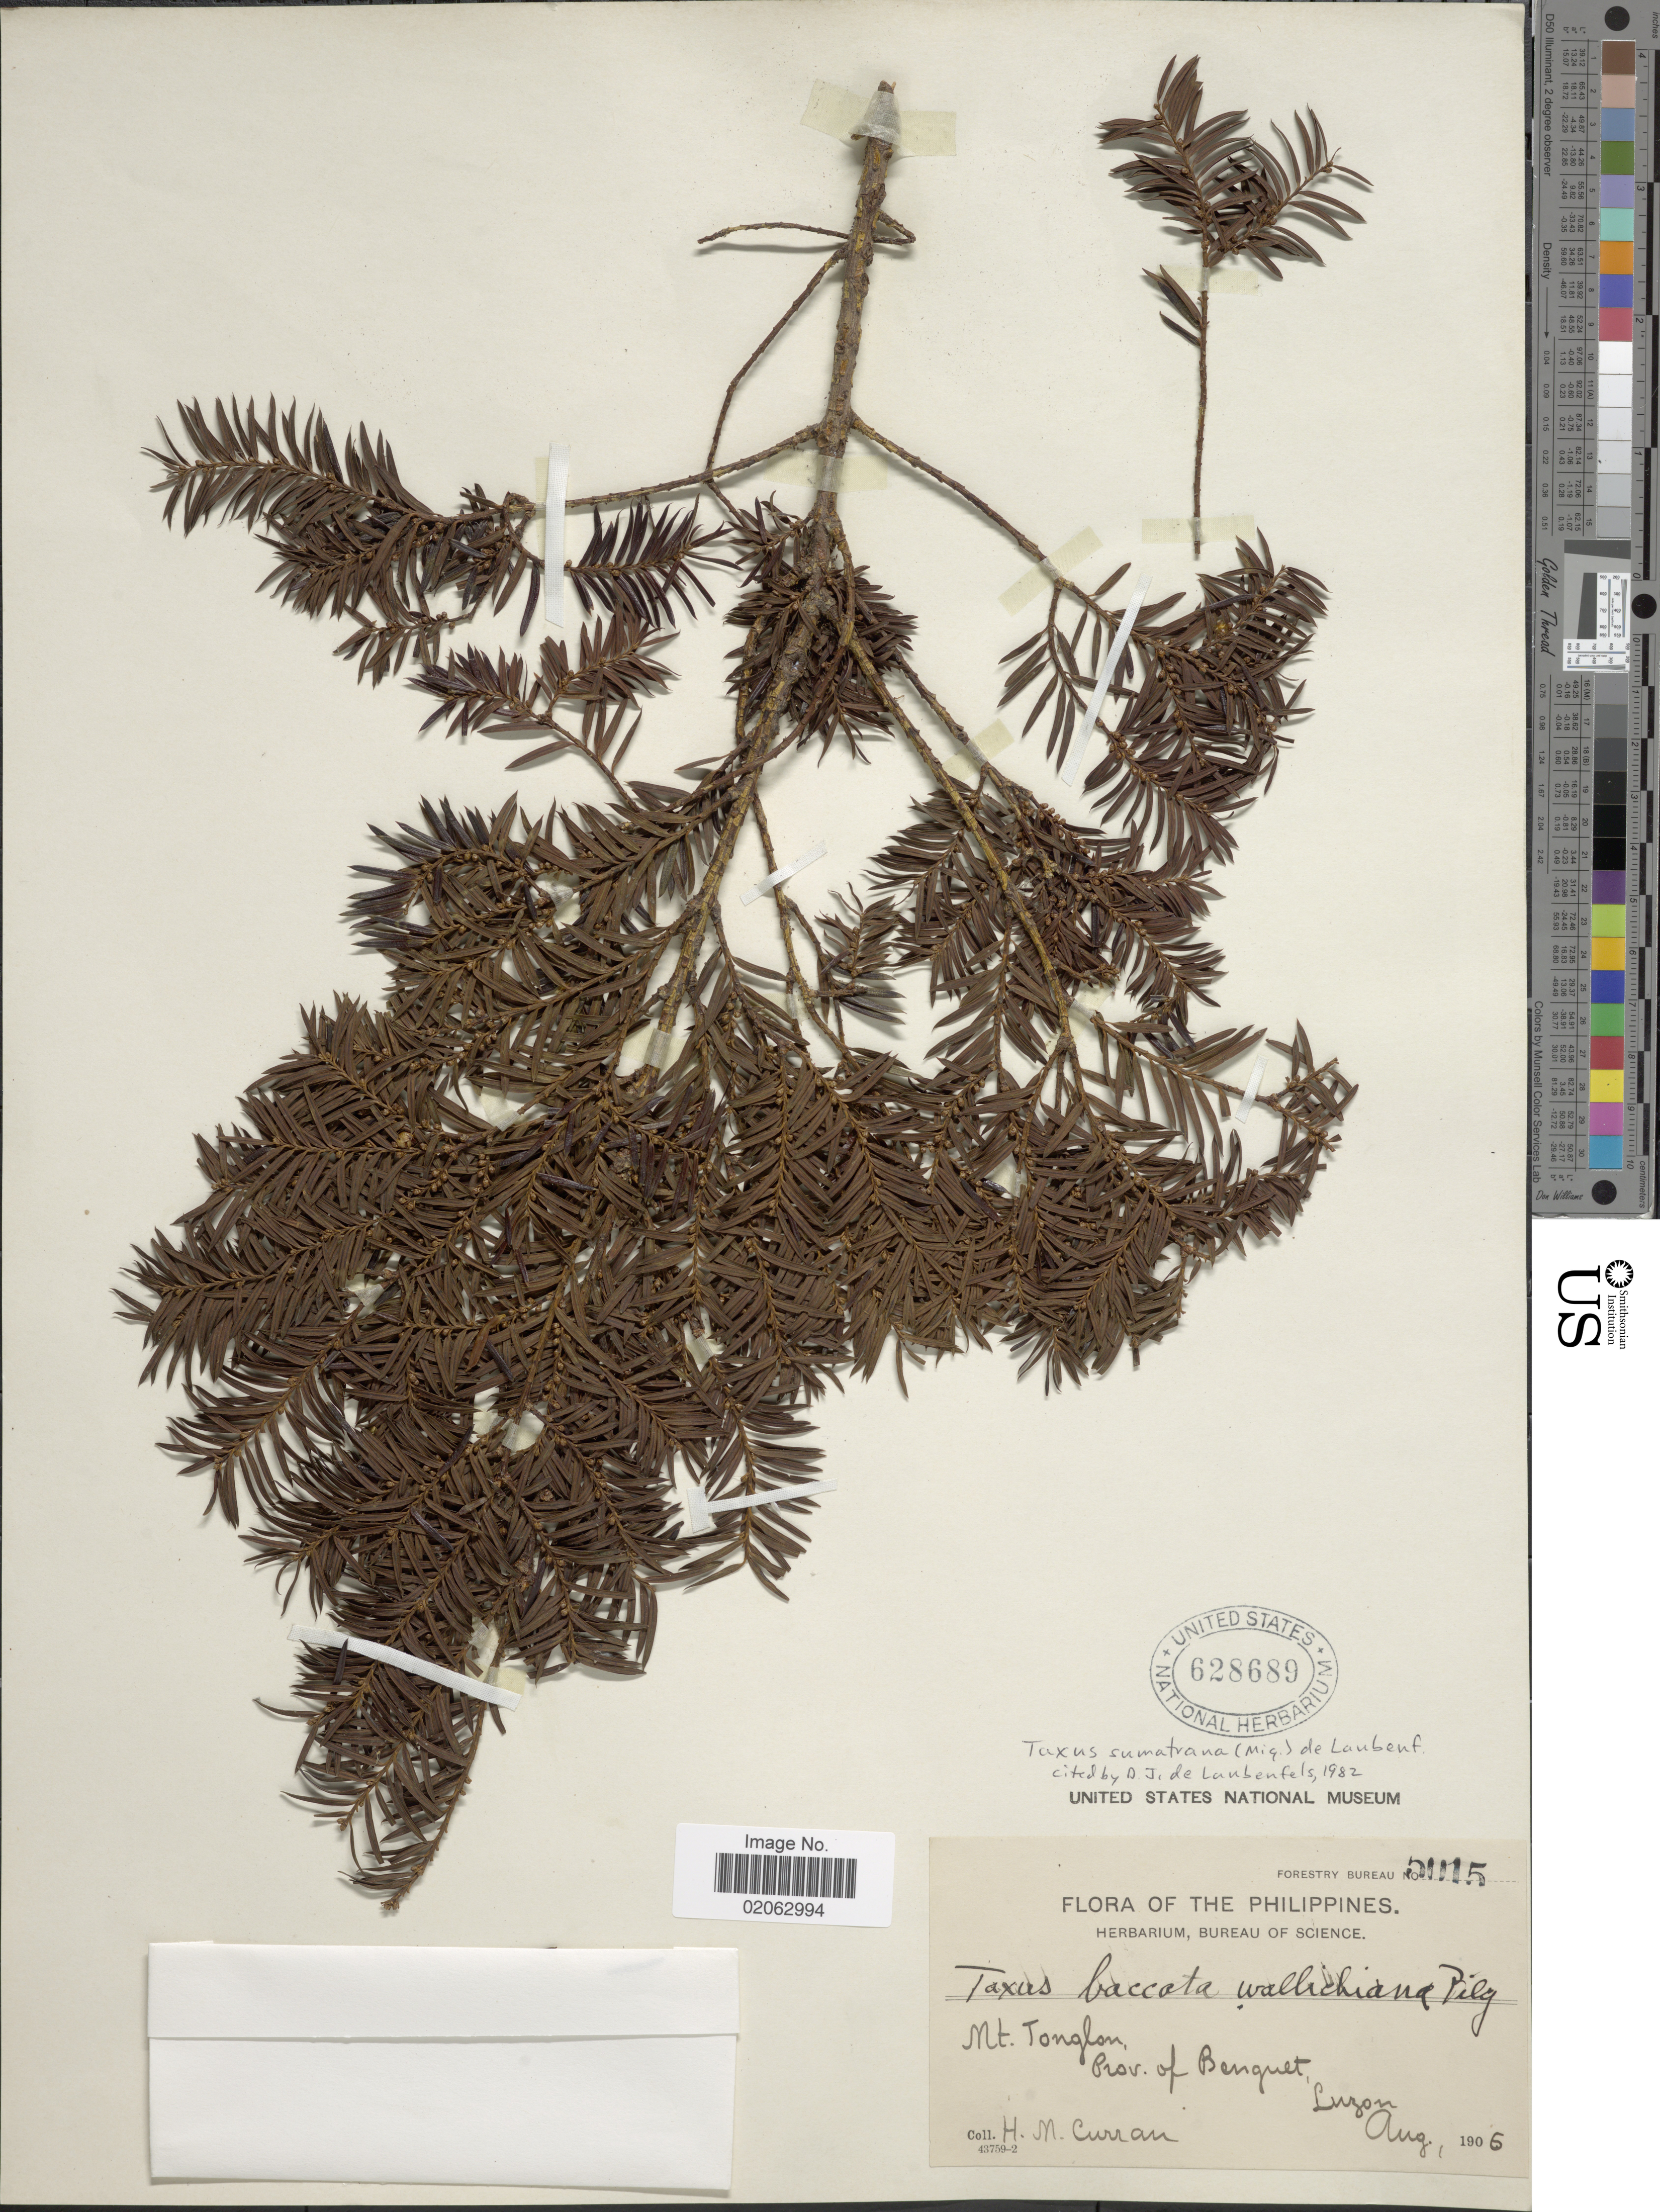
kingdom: Plantae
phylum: Tracheophyta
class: Pinopsida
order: Pinales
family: Taxaceae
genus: Taxus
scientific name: Taxus sumatrana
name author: (Miq.) de Laub.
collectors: H. M. Curran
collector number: Forestry Bureau 5015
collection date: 1905-08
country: Philippines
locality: Mt. Tonglon, Prov. of Benguet, Luzon.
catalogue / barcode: US 628689